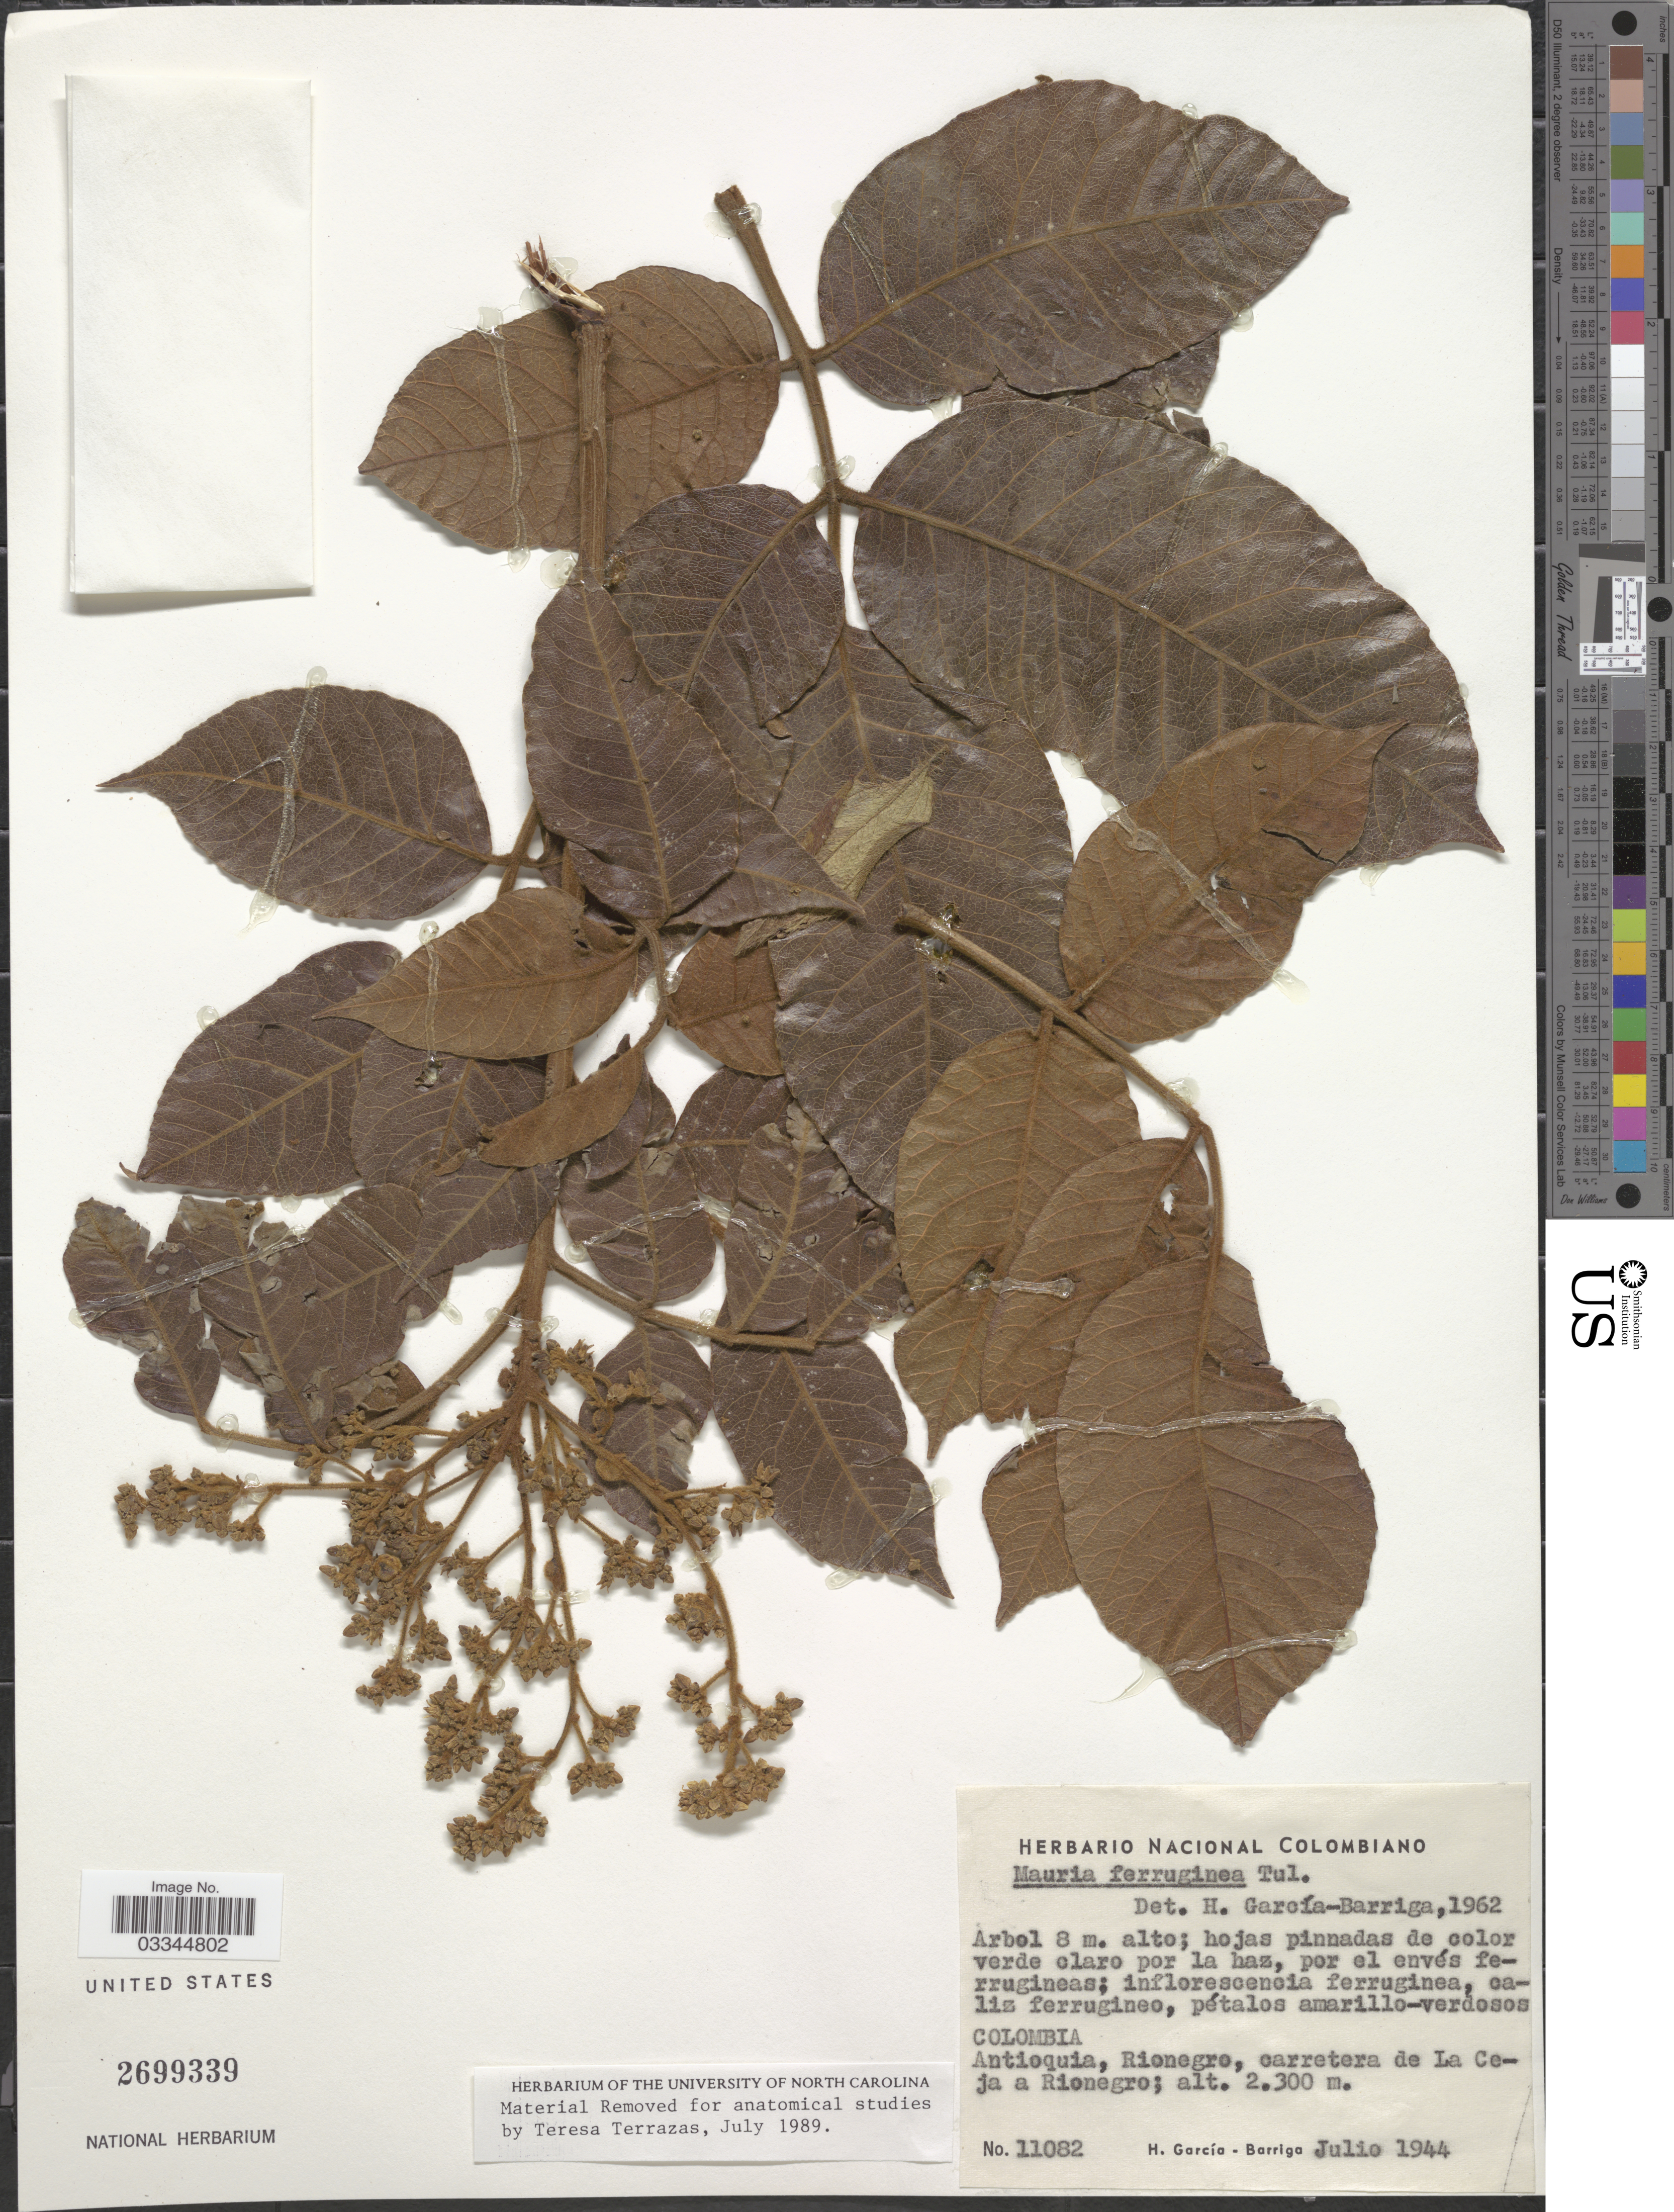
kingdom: Plantae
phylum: Tracheophyta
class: Magnoliopsida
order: Sapindales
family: Anacardiaceae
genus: Mauria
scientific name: Mauria ferruginea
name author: Tul.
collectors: H. García Barriga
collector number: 11082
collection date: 1944-07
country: Colombia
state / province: Antioquia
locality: Rionegro, carretera de La Ceja a Rionegro.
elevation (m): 2300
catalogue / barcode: US 2699339